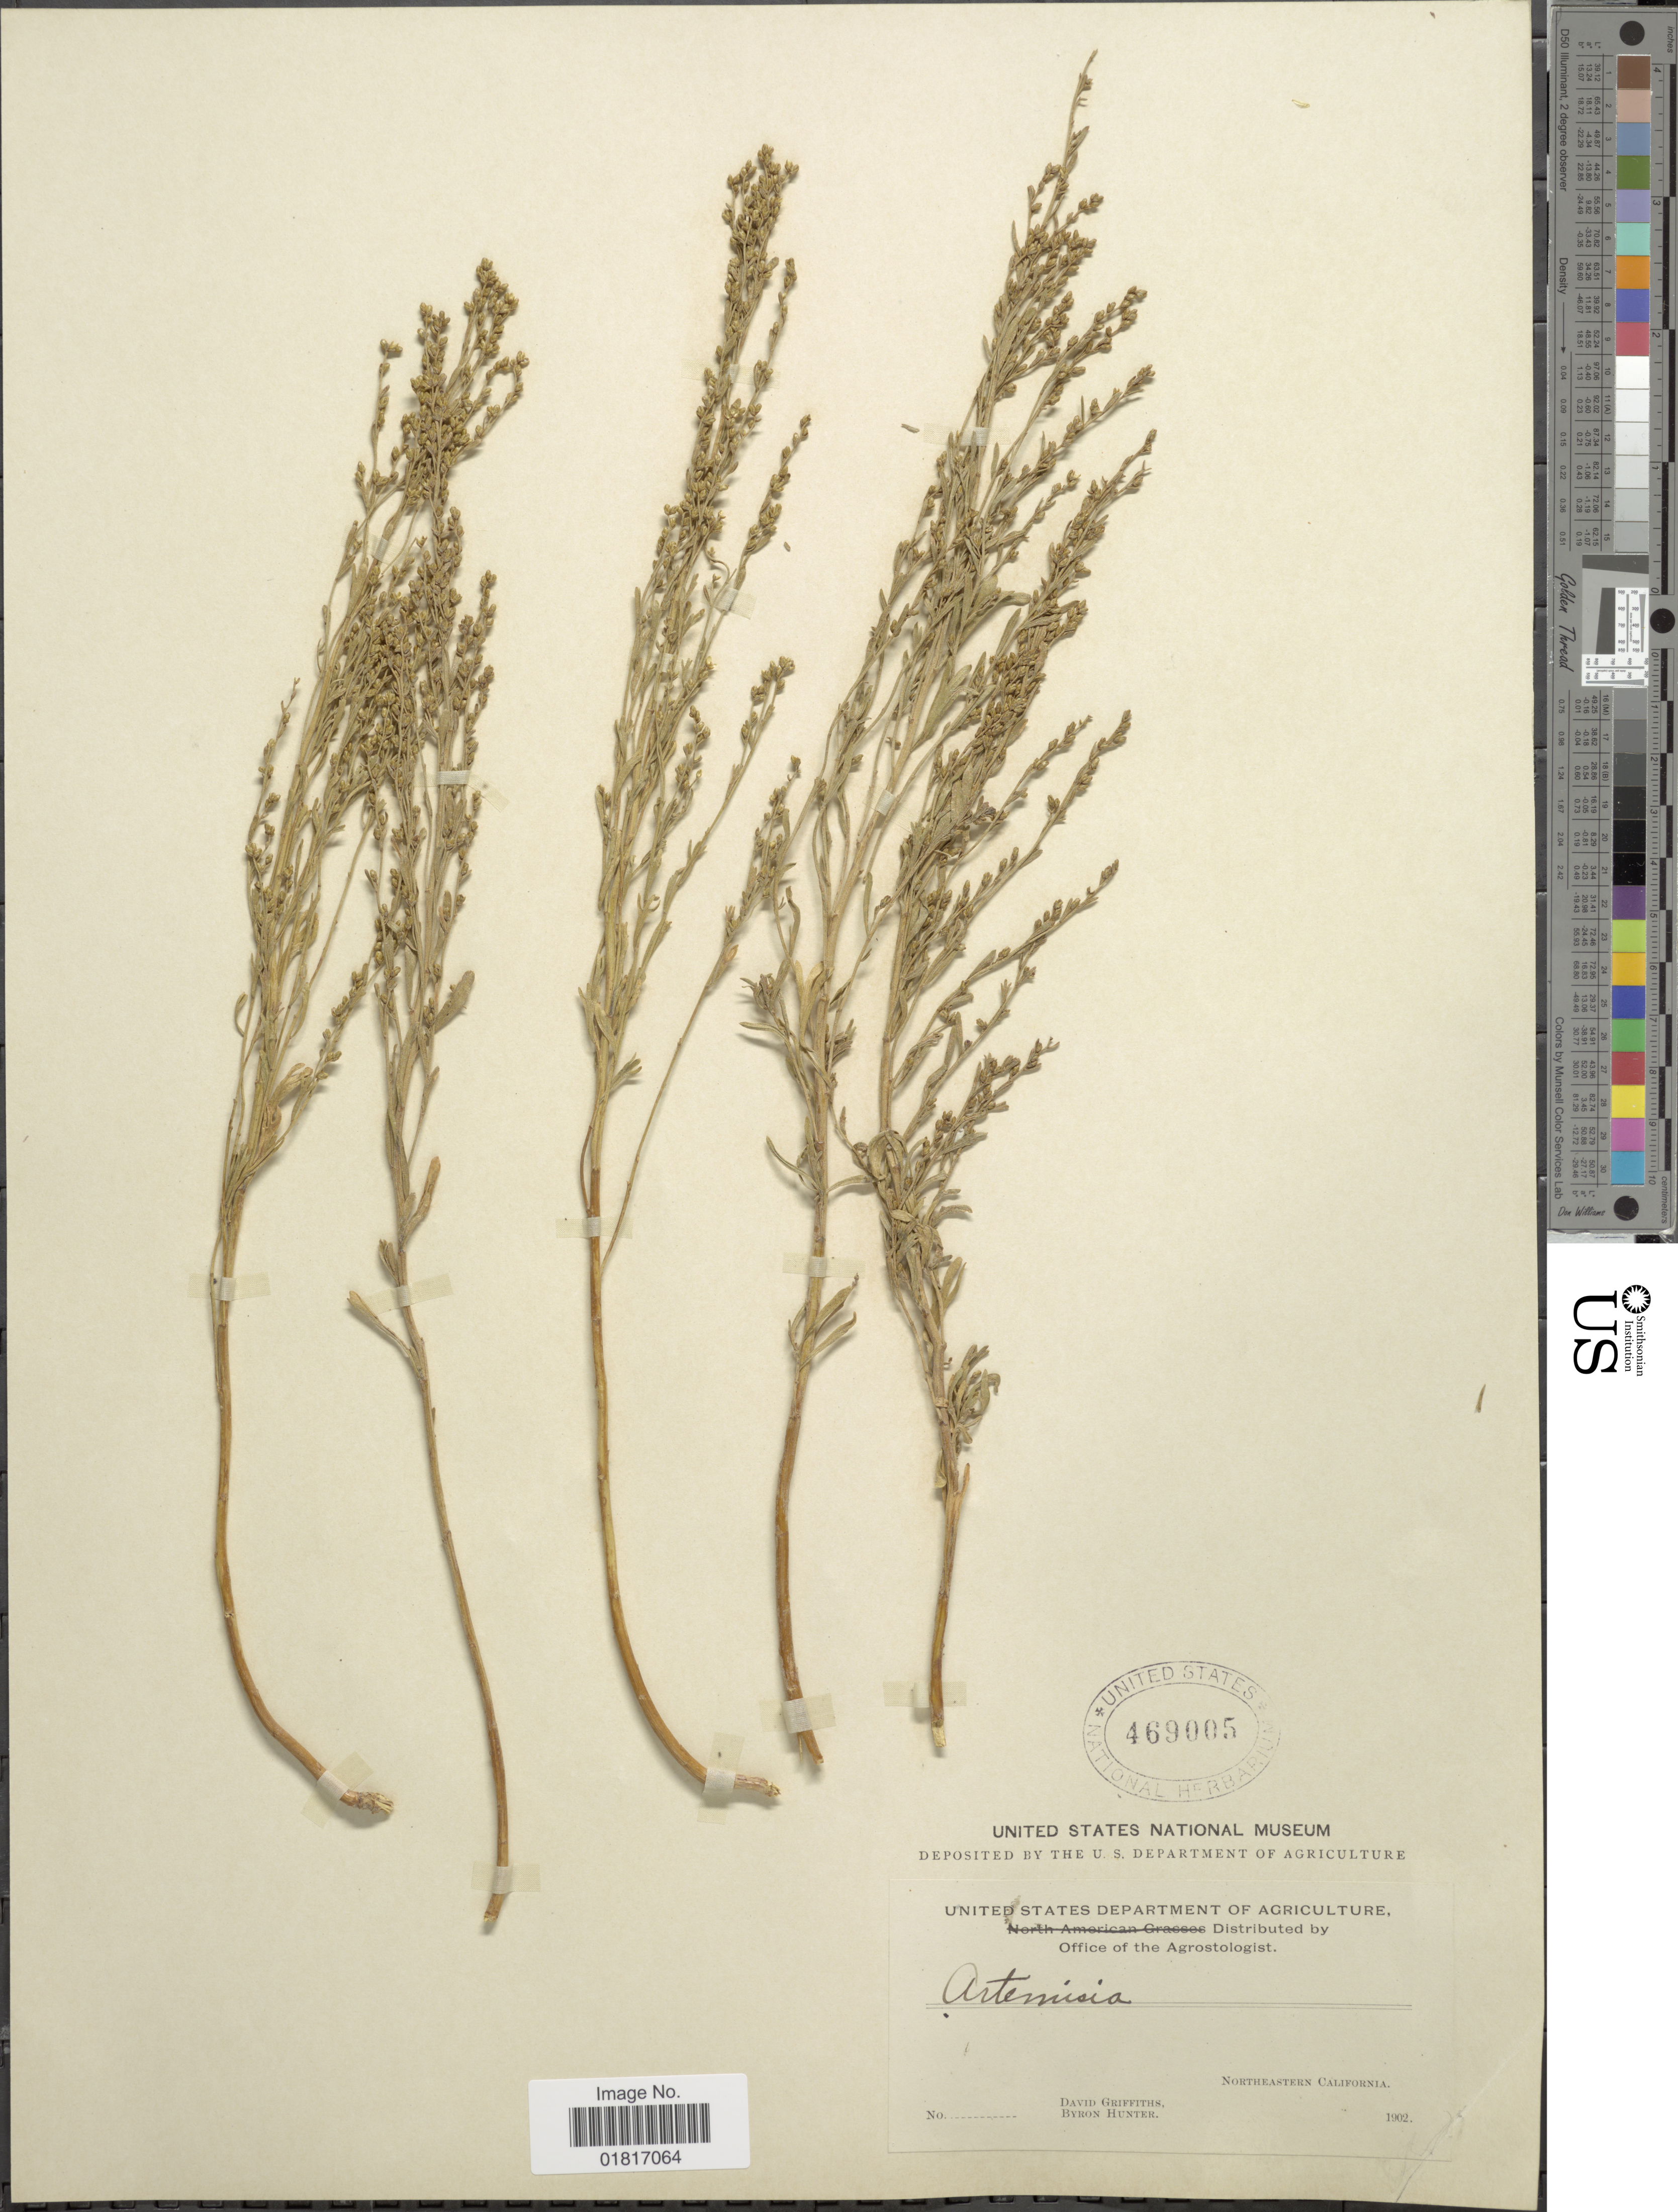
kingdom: Plantae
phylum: Tracheophyta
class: Magnoliopsida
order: Asterales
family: Asteraceae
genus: Artemisia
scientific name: Artemisia tridentata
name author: Nutt.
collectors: D. Griffiths & B. Hunter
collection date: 1902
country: United States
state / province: California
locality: Northeastern California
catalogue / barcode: US 469005